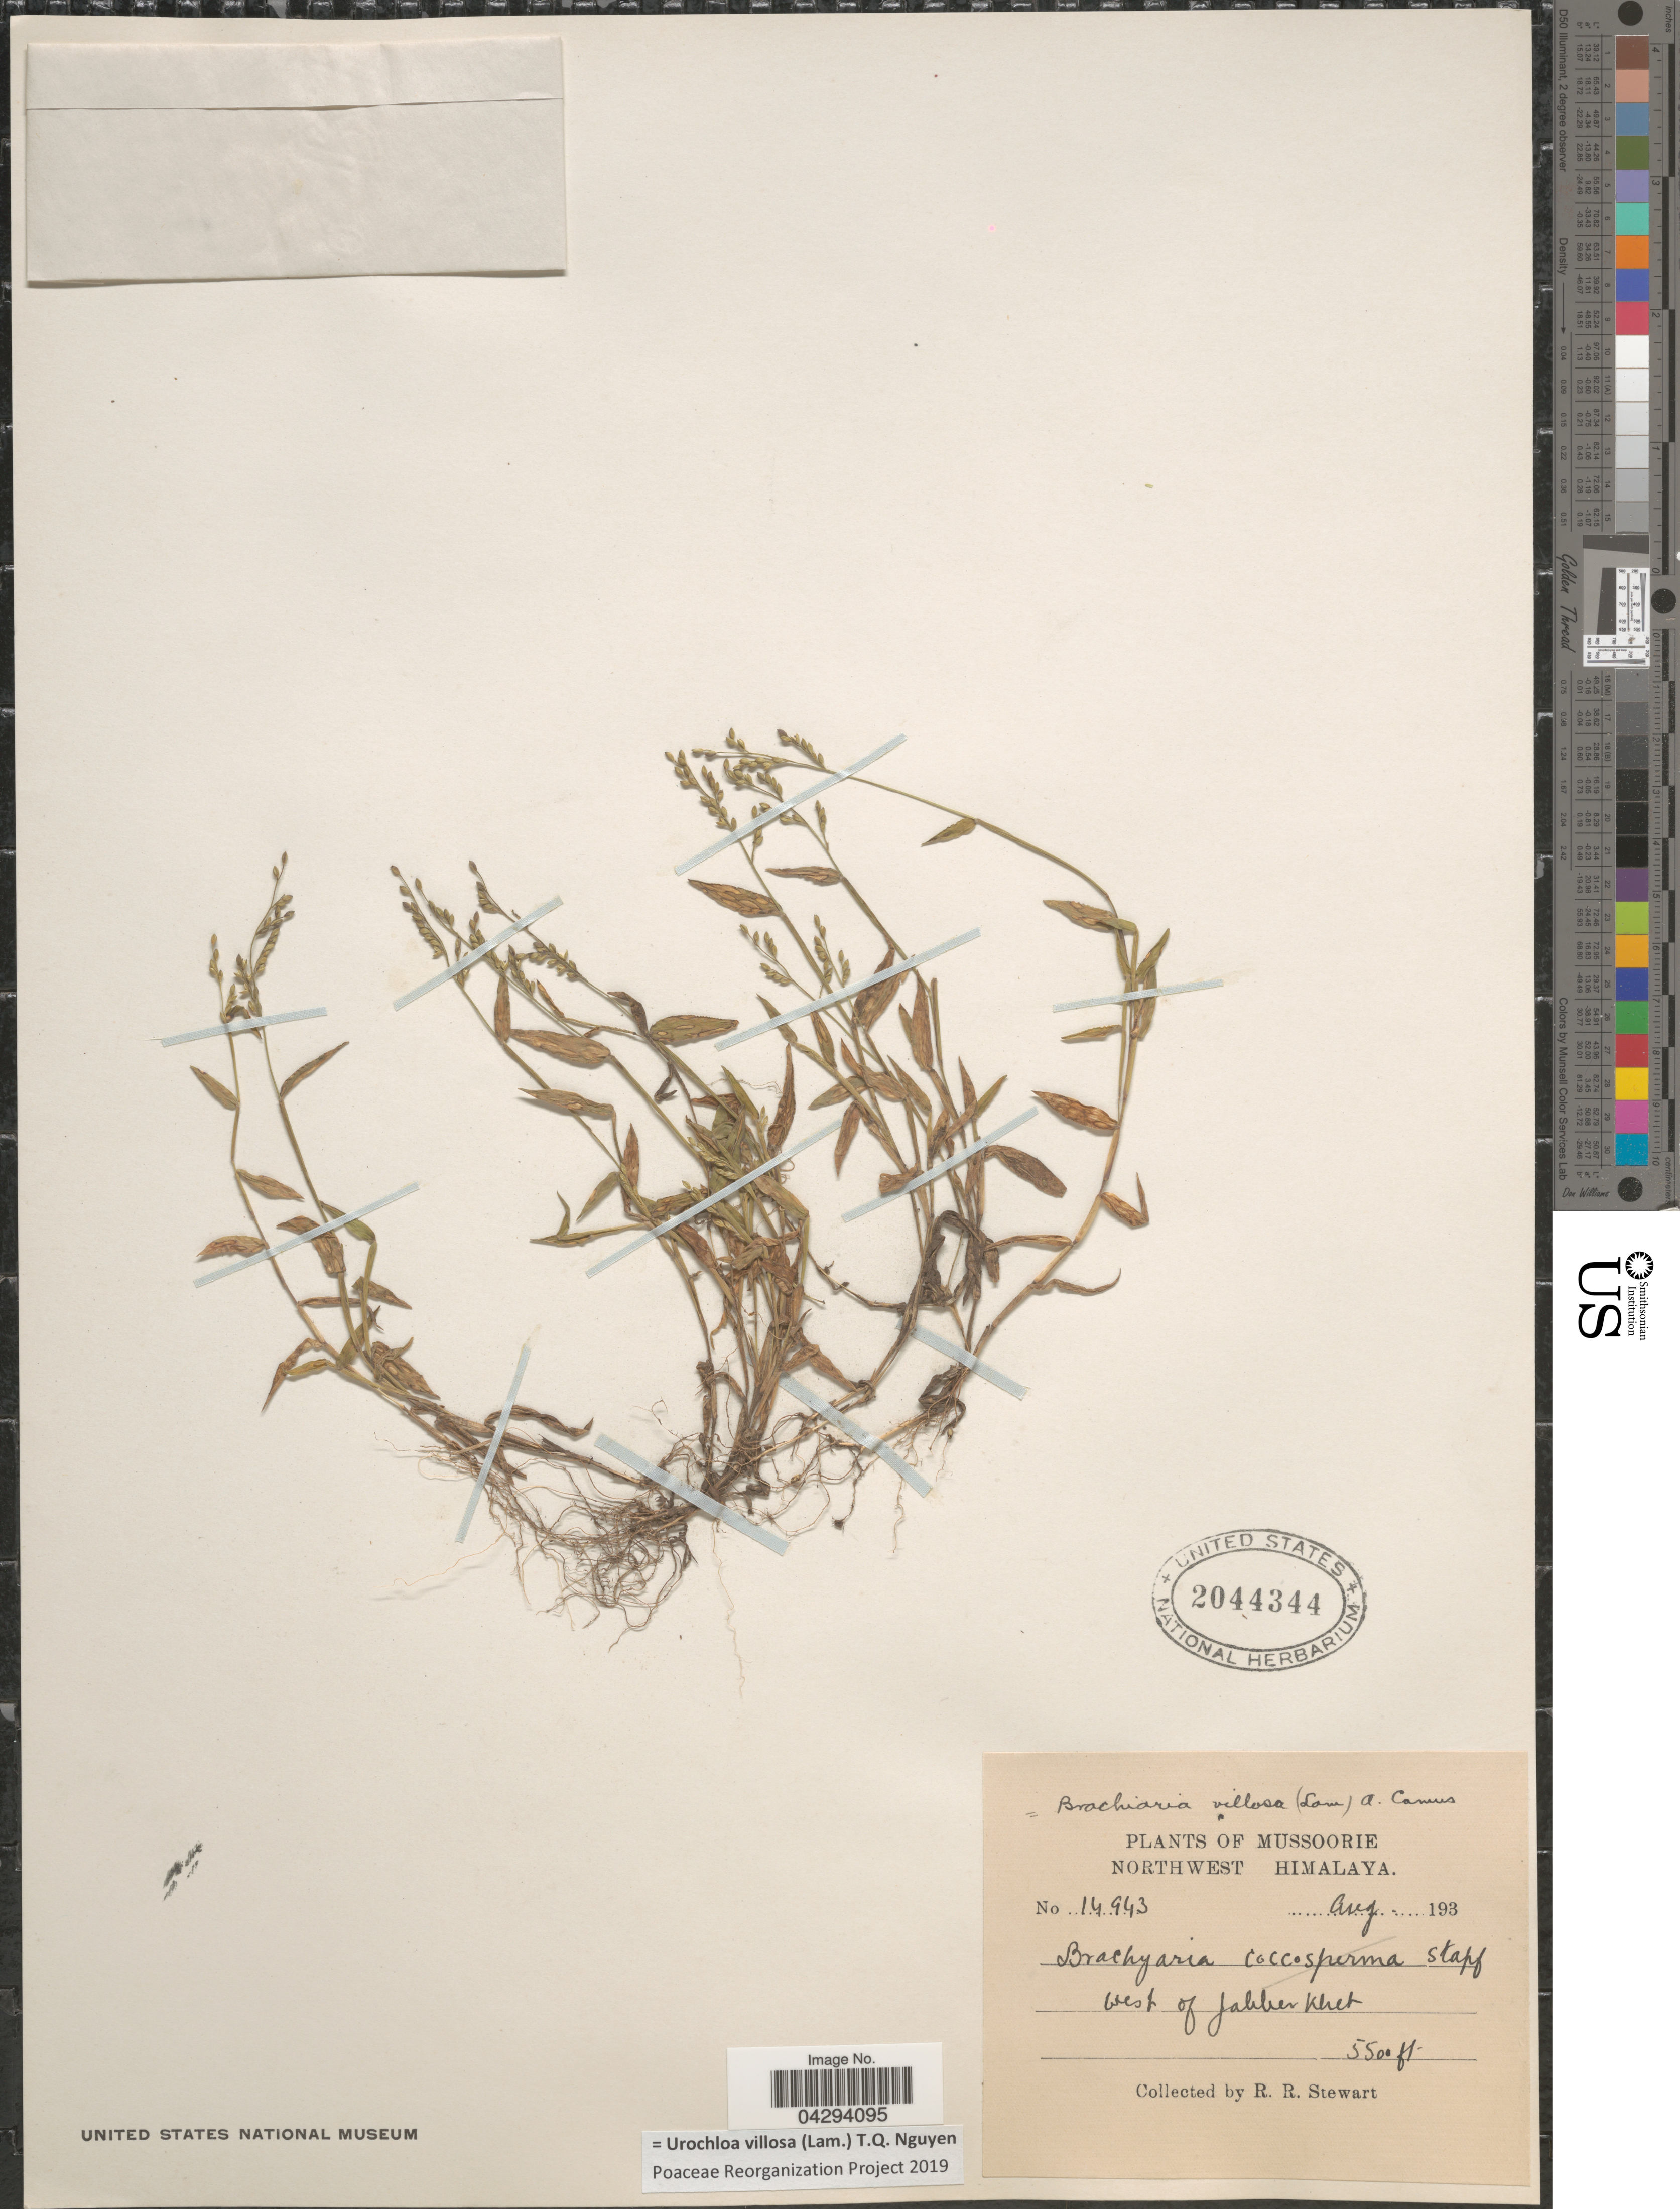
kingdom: Plantae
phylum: Tracheophyta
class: Liliopsida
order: Poales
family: Poaceae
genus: Urochloa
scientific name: Urochloa villosa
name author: (Lam.) T.Q. Nguyen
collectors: R. Stewart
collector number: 14943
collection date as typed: Aug 193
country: India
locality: Mussoorie. Northwest Himalaya. West of Jabberkhet.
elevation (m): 1676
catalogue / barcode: US 2044344